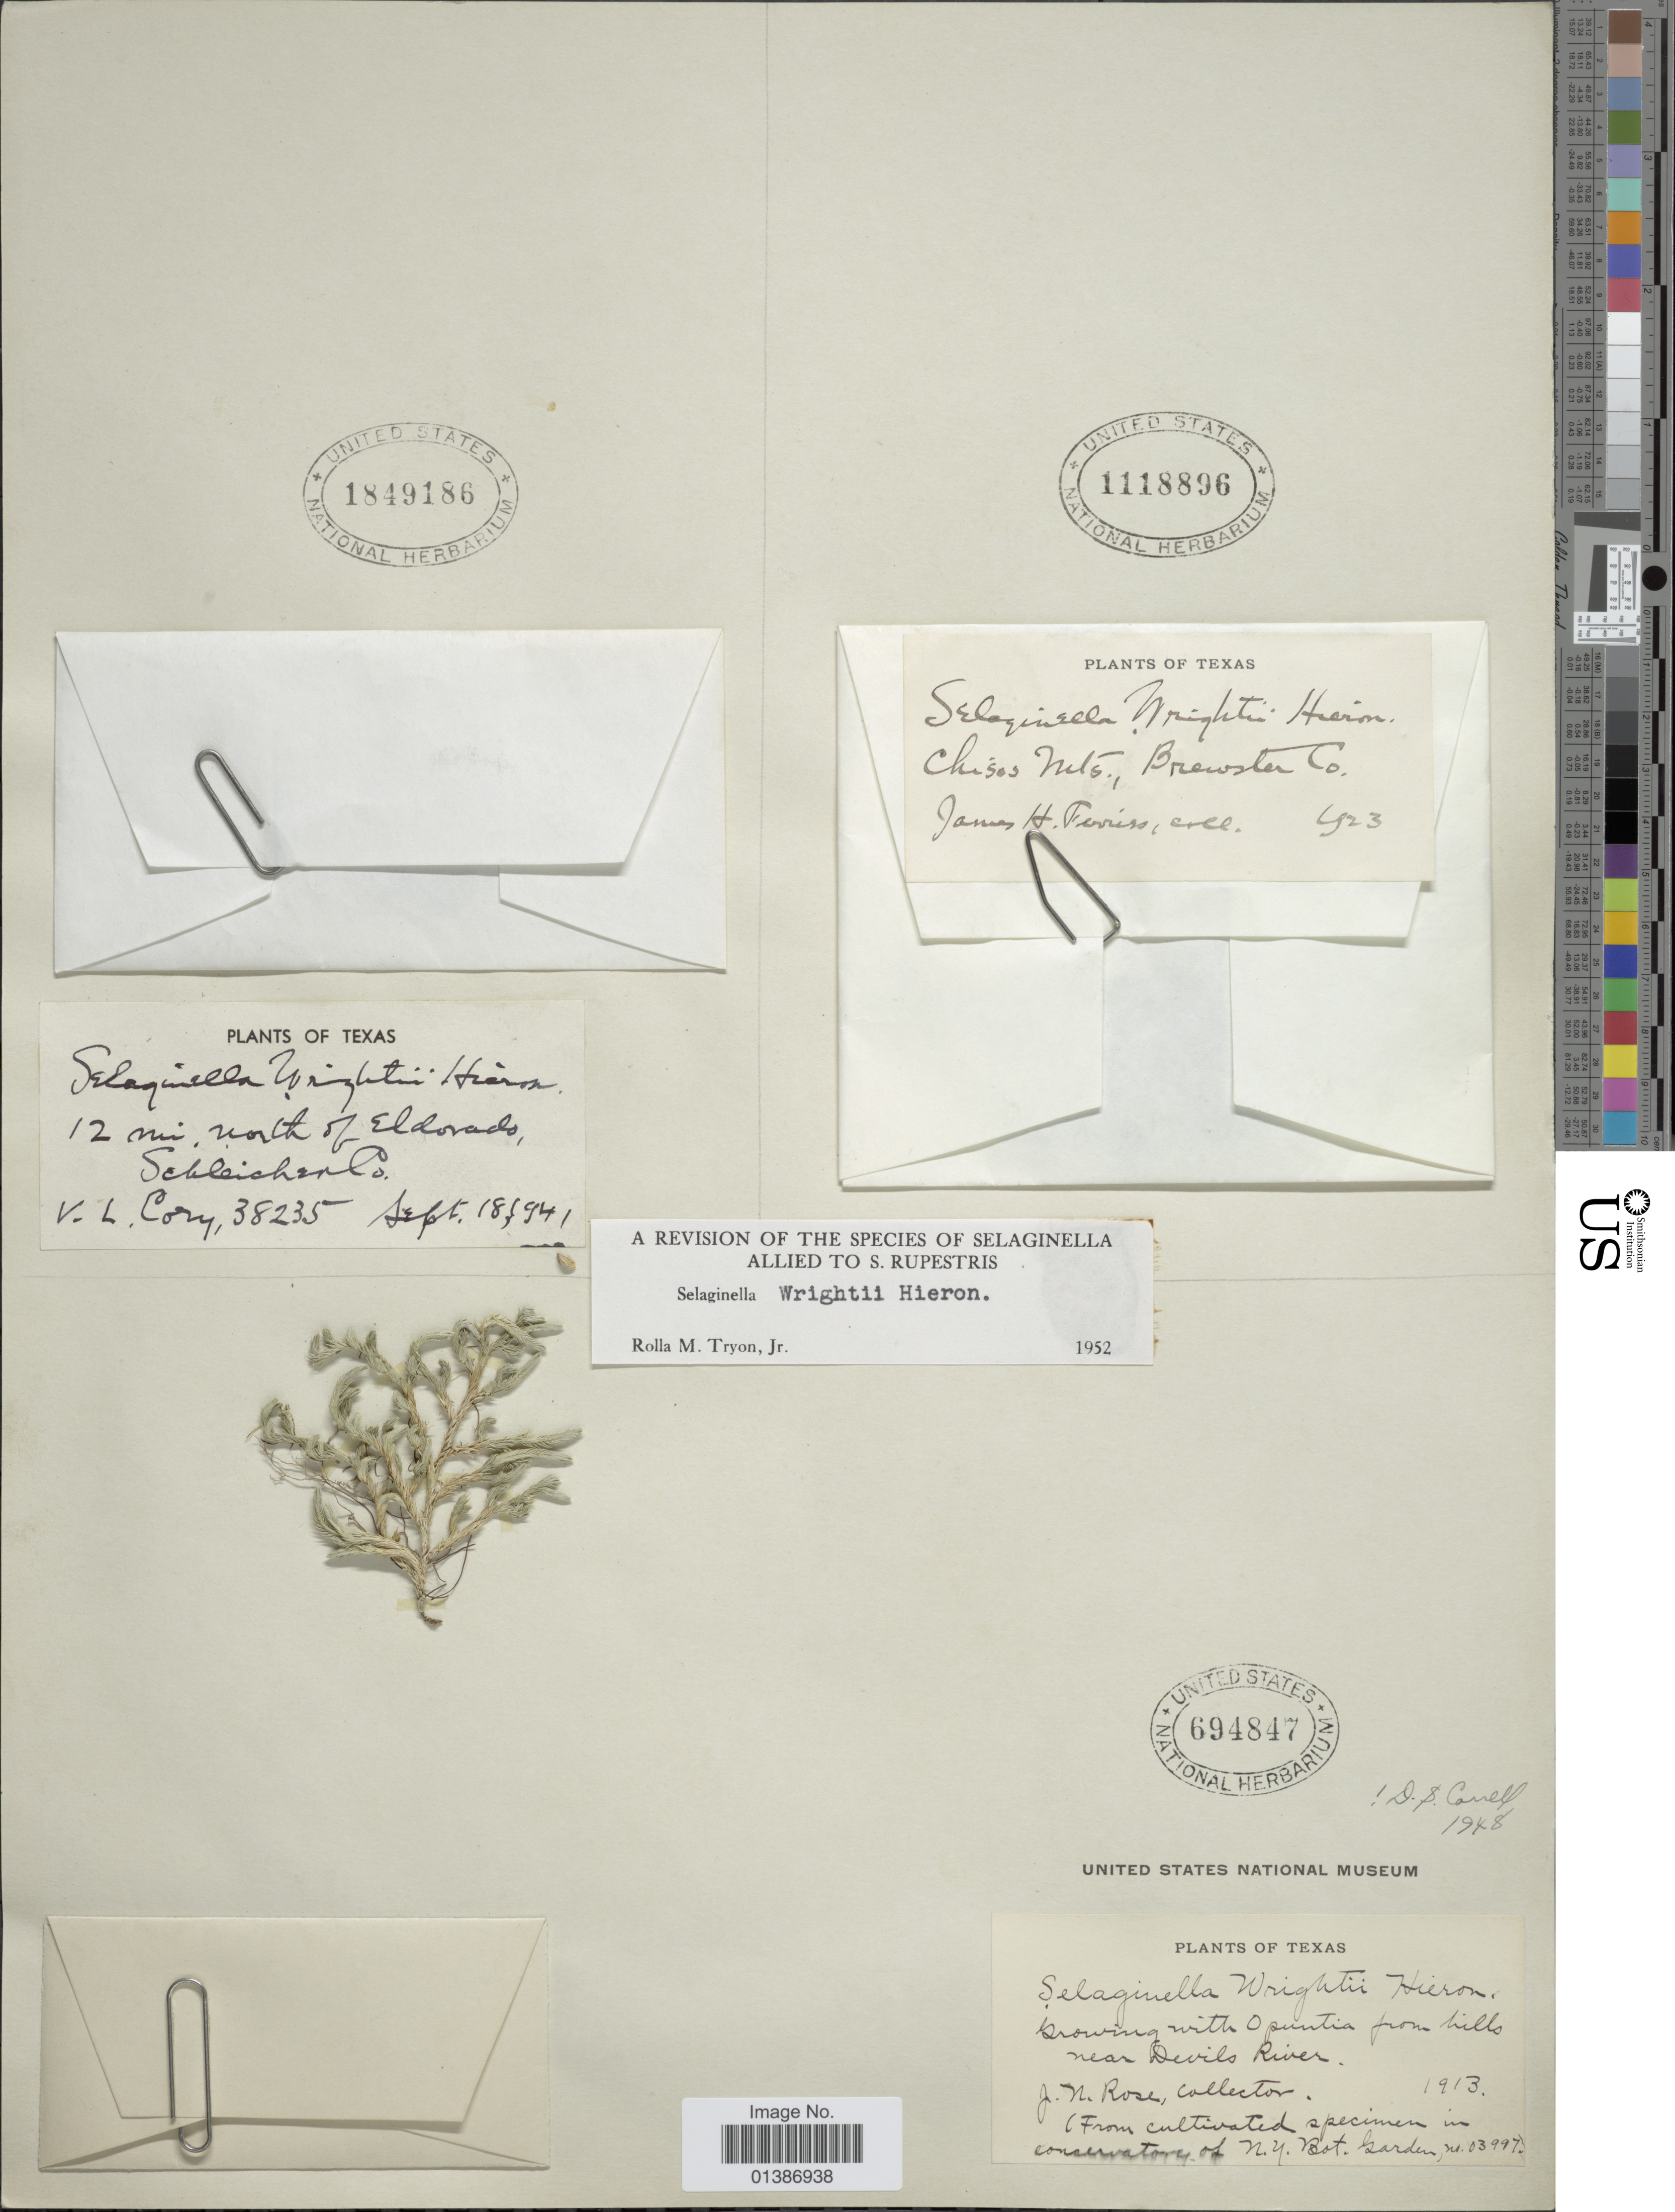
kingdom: Plantae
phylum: Tracheophyta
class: Lycopodiopsida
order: Selaginellales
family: Selaginellaceae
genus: Selaginella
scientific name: Selaginella wrightii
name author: Hieron.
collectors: V. Cory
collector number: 38235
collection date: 1941-09-18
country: United States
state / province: Texas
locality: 12 mi. north of Eldorado, Schleicher Co.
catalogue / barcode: US 1849186-3